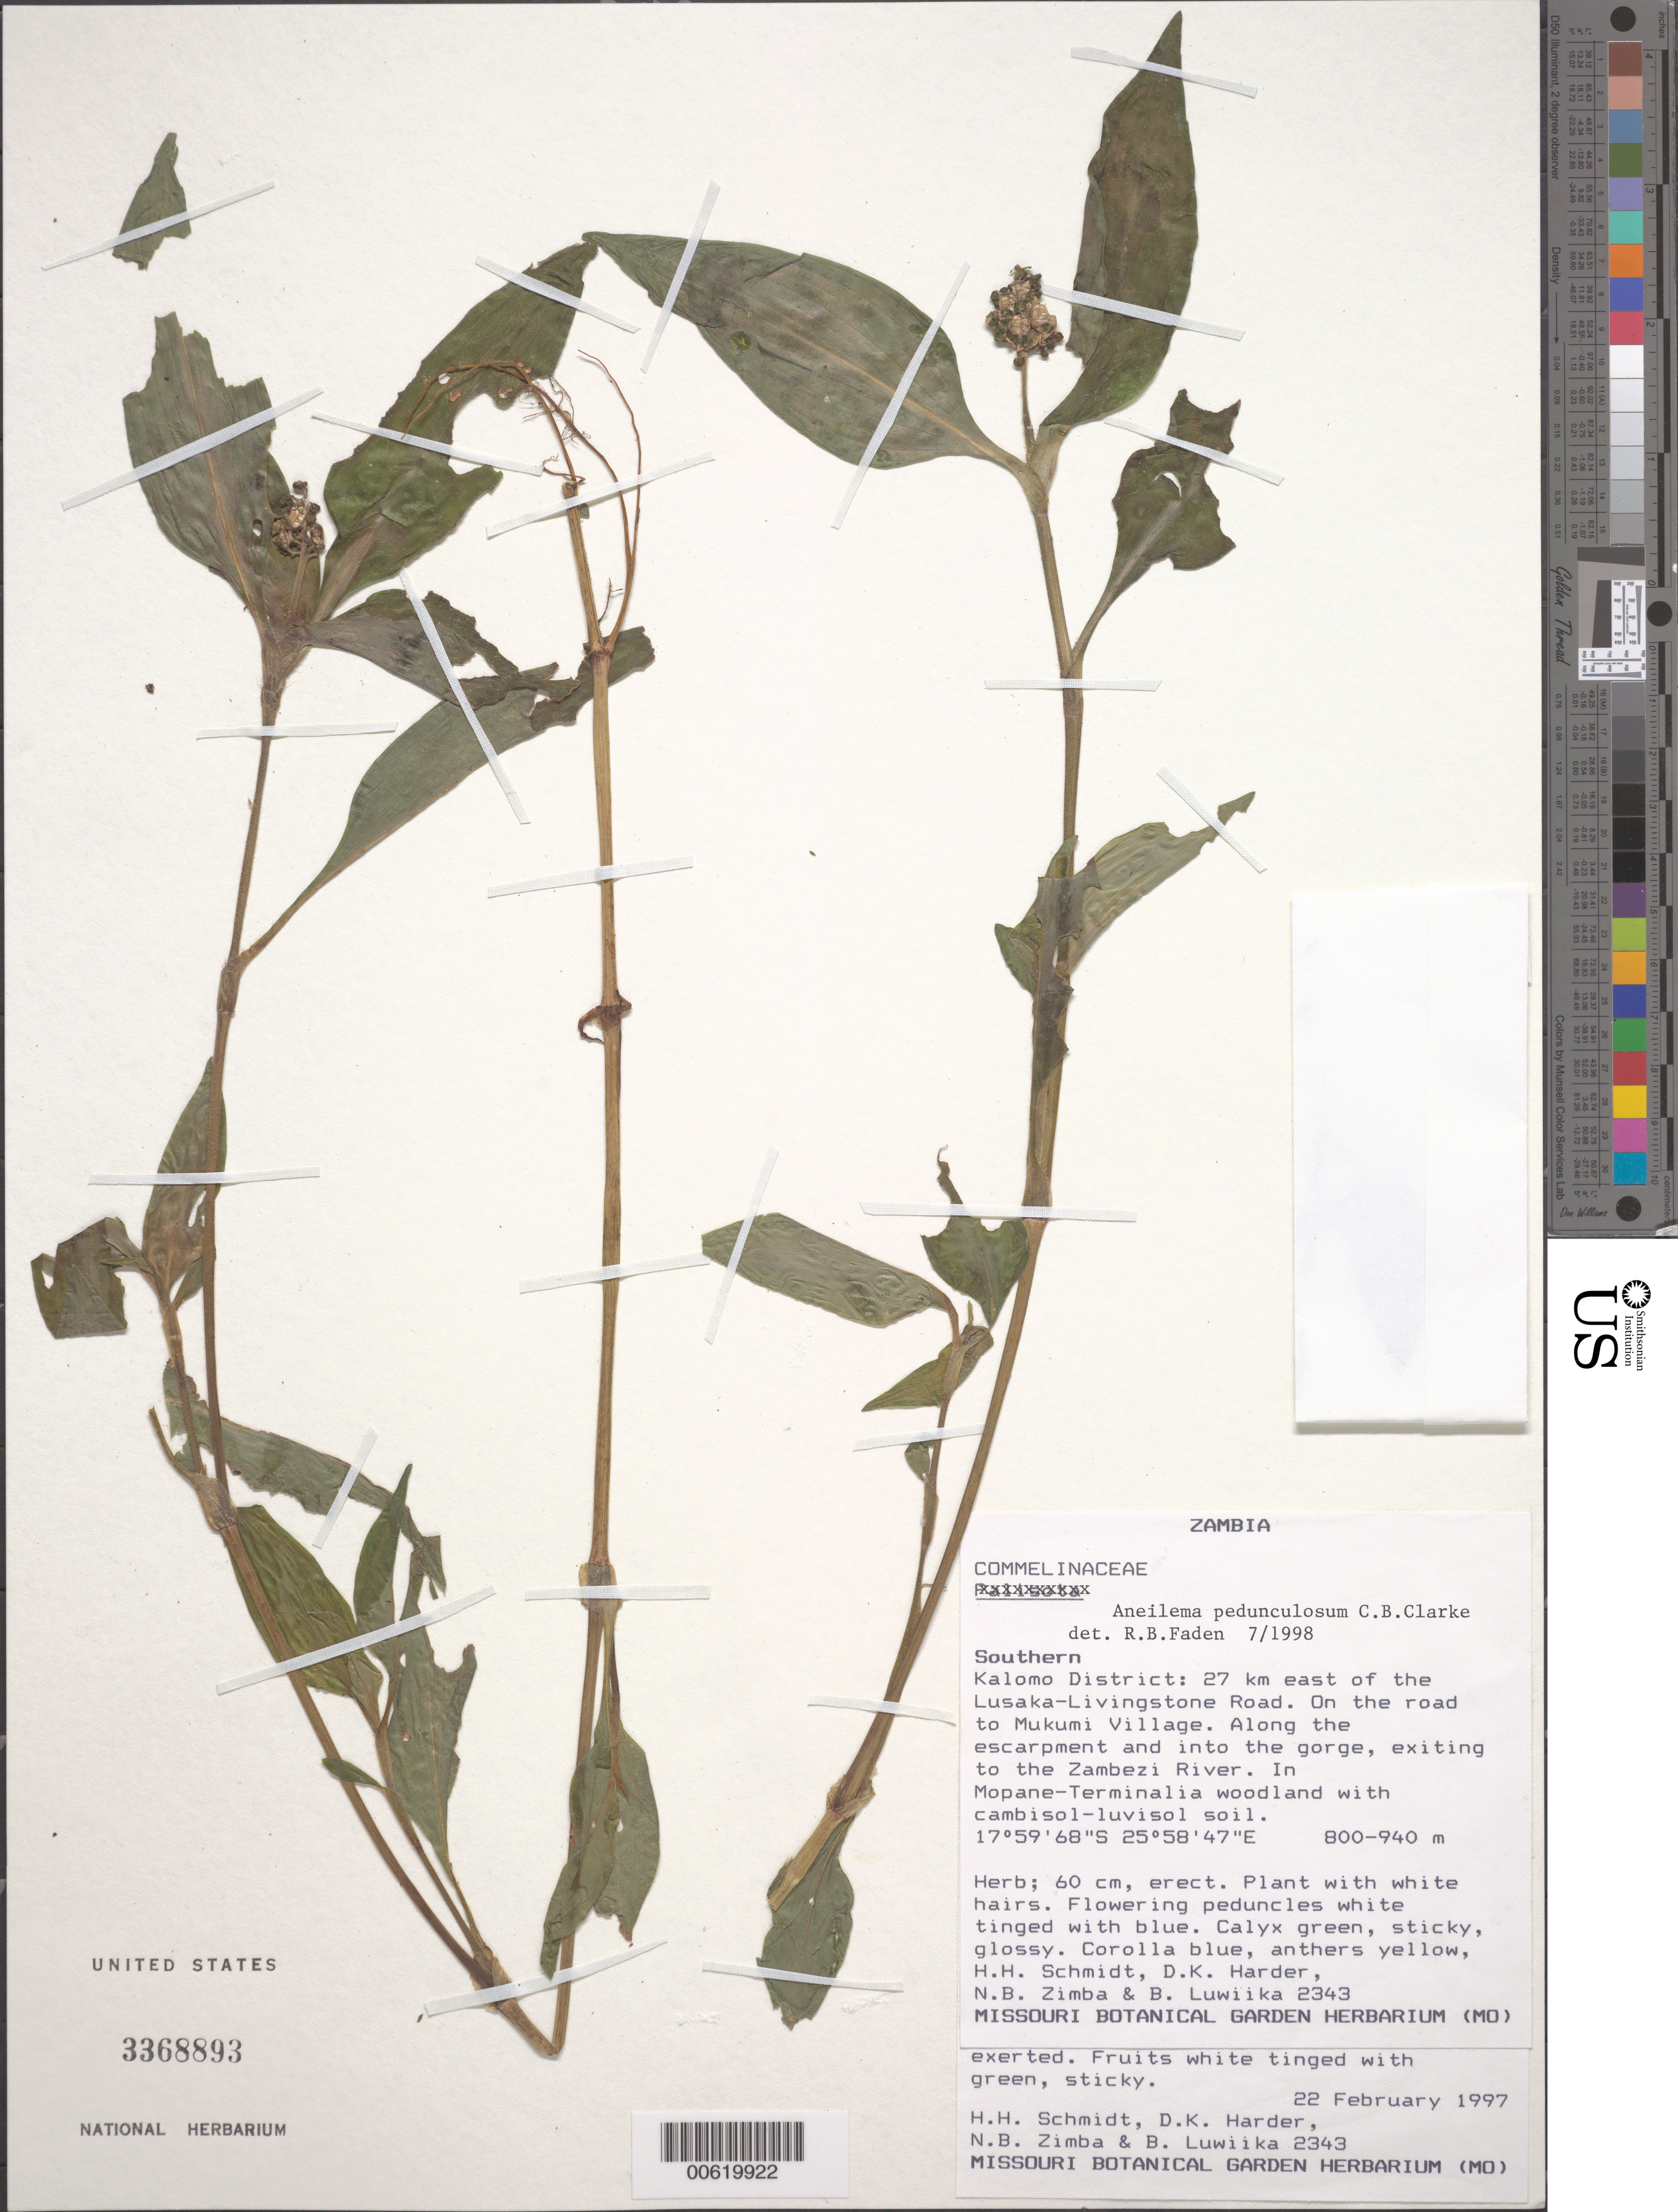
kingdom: Plantae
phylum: Tracheophyta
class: Liliopsida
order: Commelinales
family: Commelinaceae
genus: Aneilema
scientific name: Aneilema pedunculosum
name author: C.B. Clarke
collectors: N. B. Zimba, D. Harder, H. H. Schmidt & B. Luwiika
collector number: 1084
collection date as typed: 08 Mar 1997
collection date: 1997-03-08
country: Zambia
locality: Kalomo dist., e of the lasaka-livingstone road, on the road to mukumi village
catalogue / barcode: US 3368893